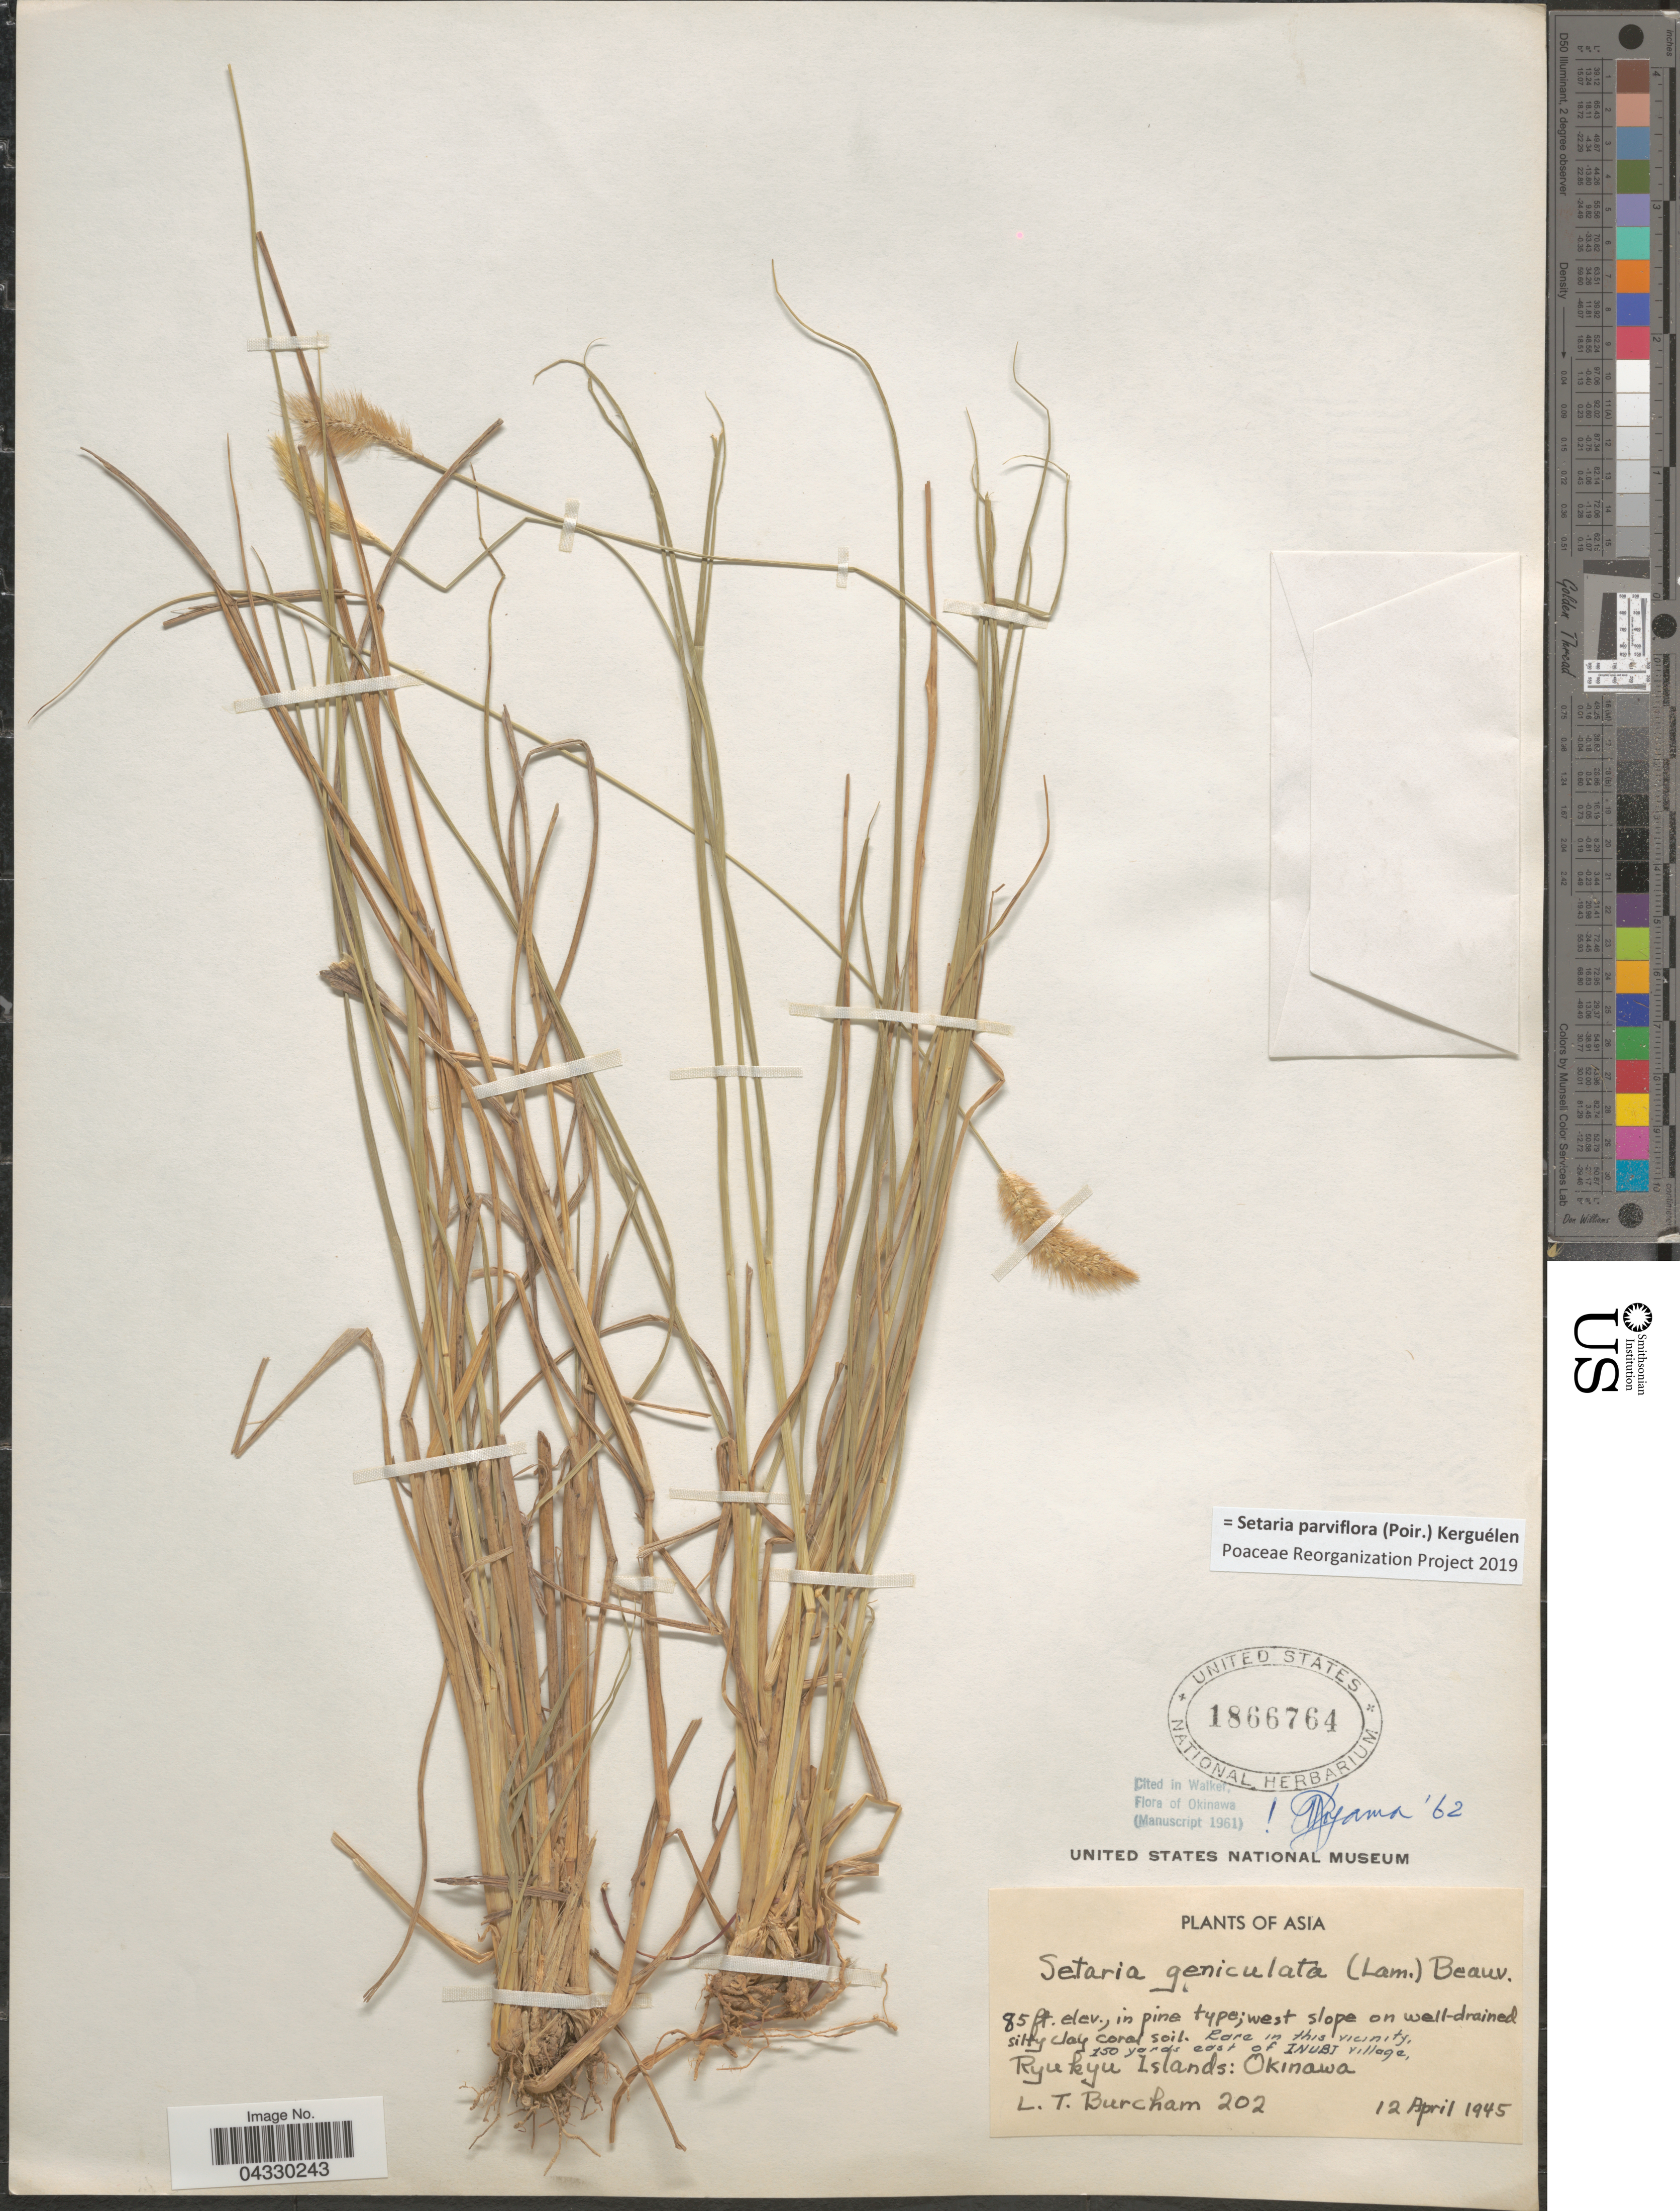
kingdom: Plantae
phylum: Tracheophyta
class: Liliopsida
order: Poales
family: Poaceae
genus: Setaria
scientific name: Setaria parviflora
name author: (Poir.) Kerguélen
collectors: L. Burcham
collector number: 202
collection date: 1945-04-12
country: Japan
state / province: Okinawa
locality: In pine type; west slope on well-drained silty clay coral soil. Rare in this vicinity, 150 yards east of Inubi village. Ryukyu Islands.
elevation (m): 26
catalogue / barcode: US 1866764